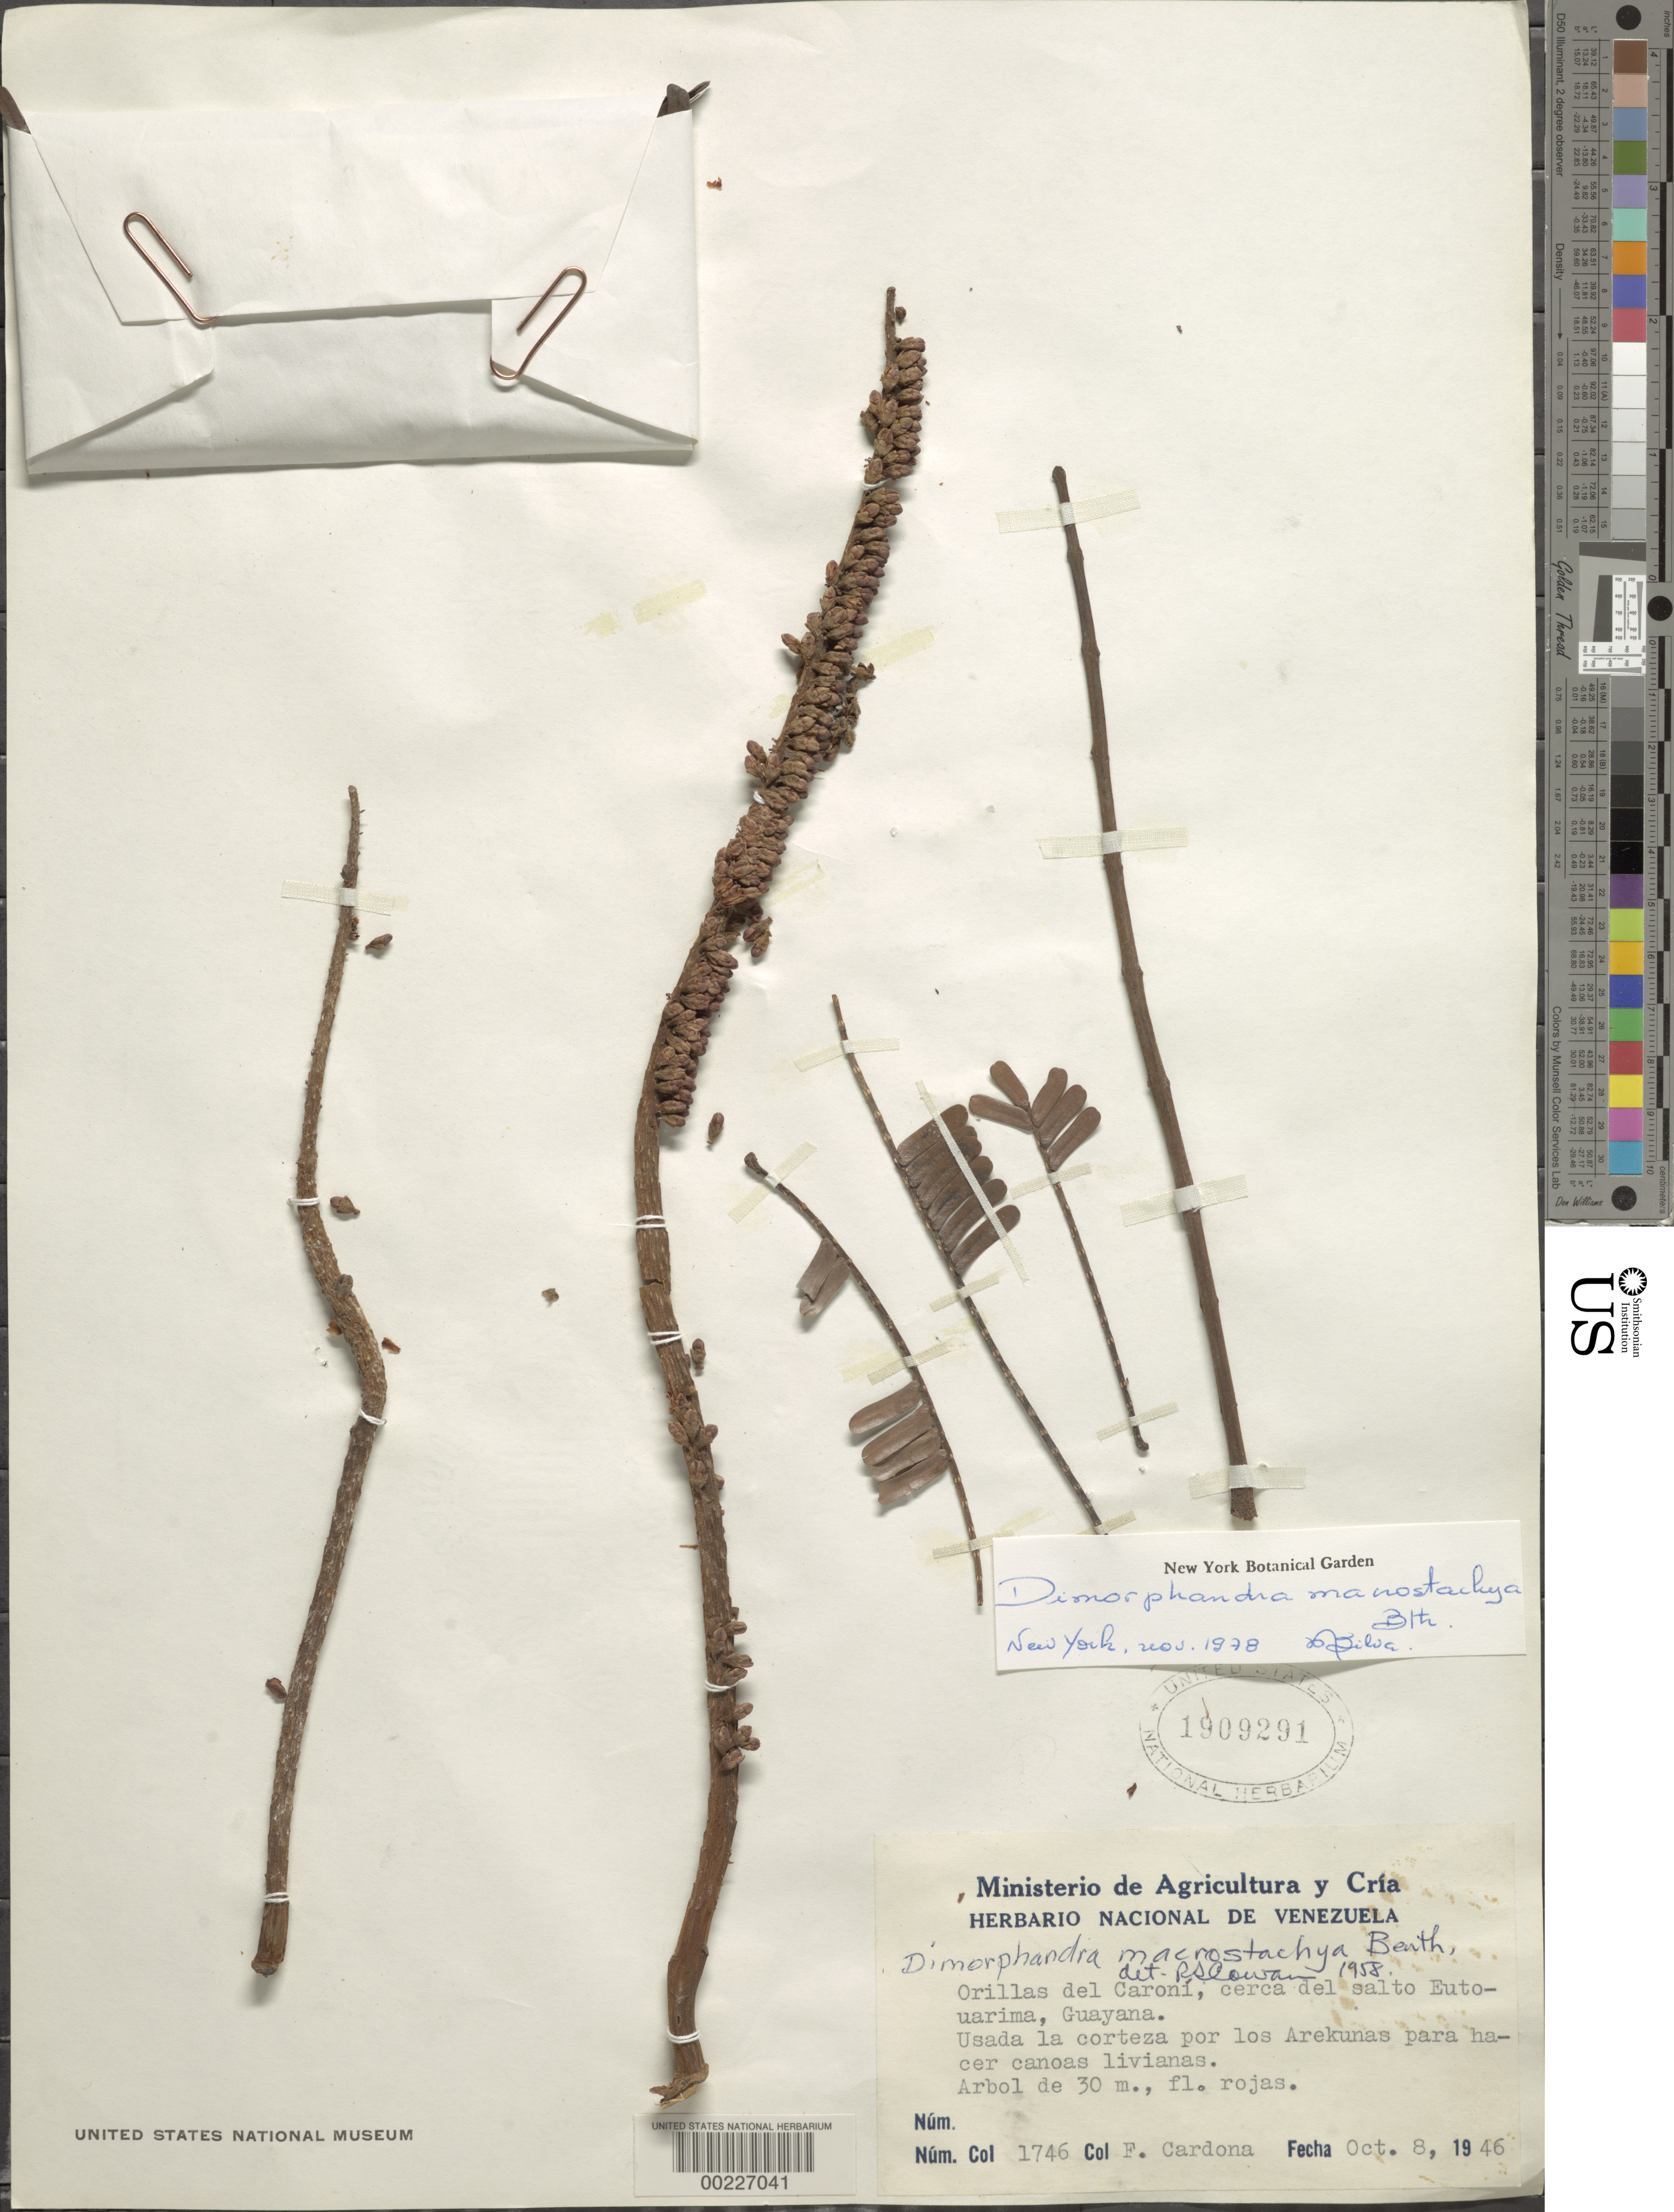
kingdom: Plantae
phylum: Tracheophyta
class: Magnoliopsida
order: Fabales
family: Fabaceae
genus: Dimorphandra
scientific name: Dimorphandra macrostachya subsp. macrostachya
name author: Benth.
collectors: F. Cardona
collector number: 1746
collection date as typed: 08 Oct 1946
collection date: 1946-10-08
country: Guyana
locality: Shore of the caroni, near the gap of eutouarima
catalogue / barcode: US 1909291